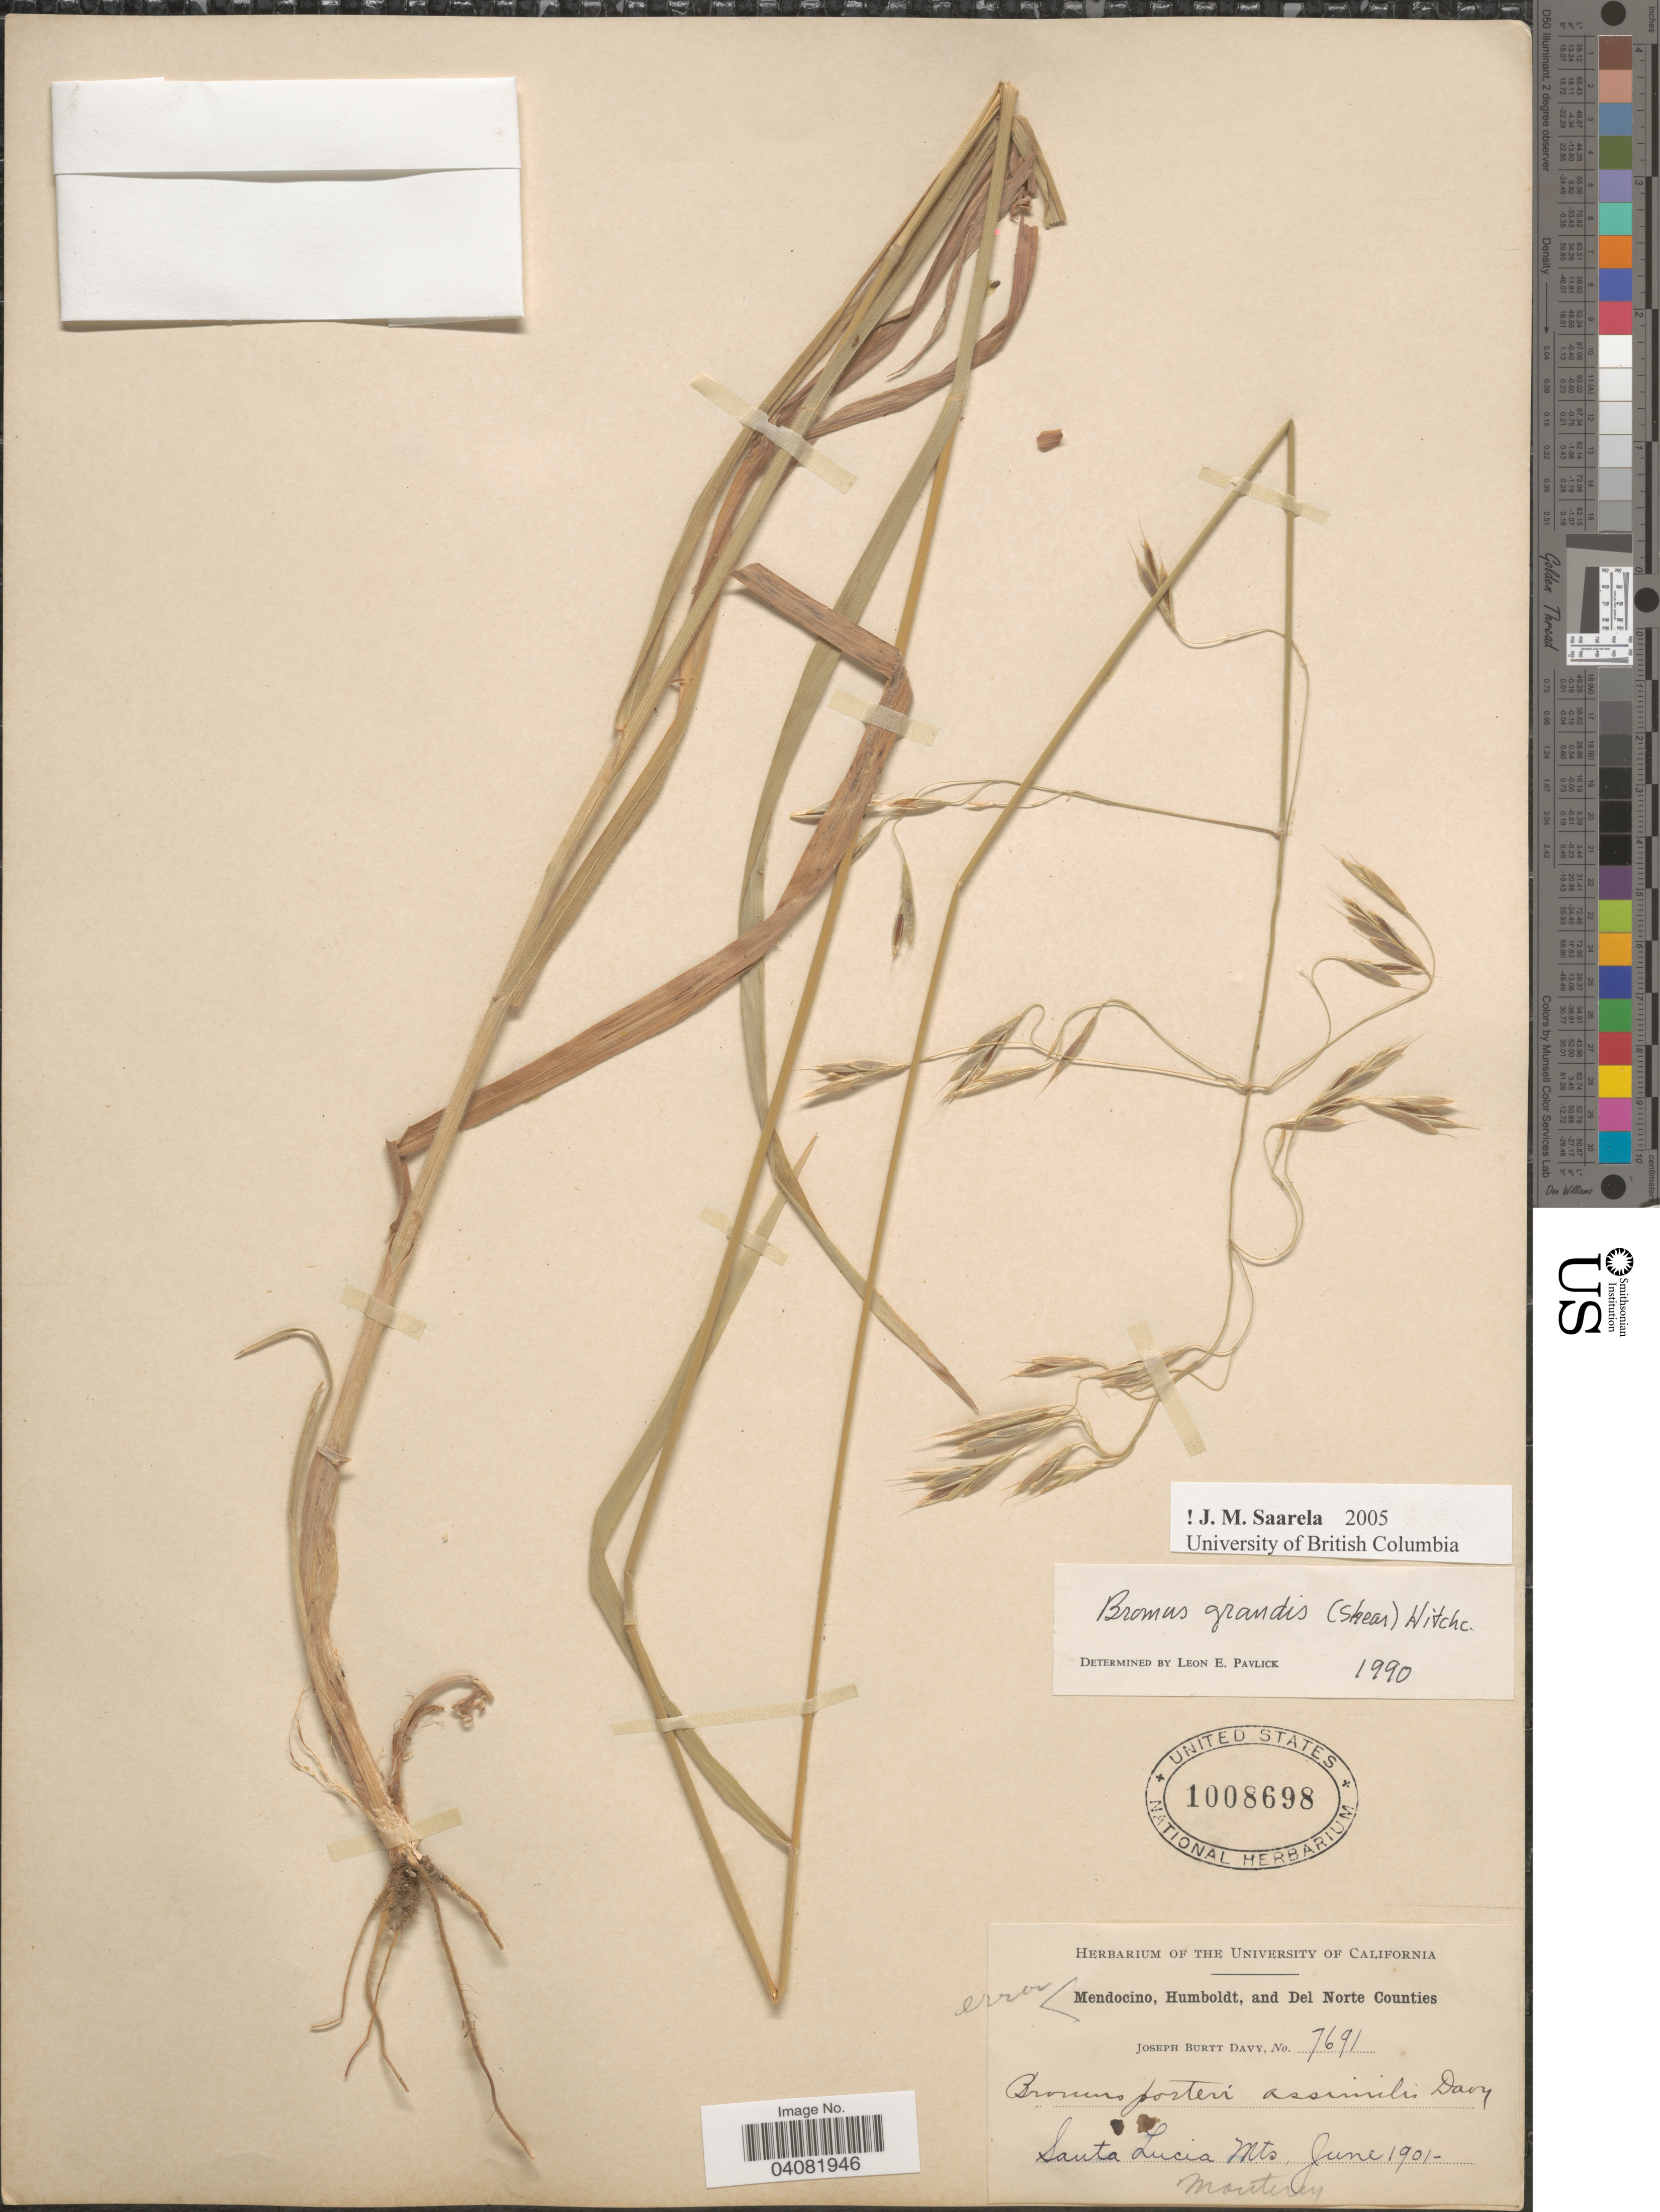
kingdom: Plantae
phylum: Tracheophyta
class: Liliopsida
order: Poales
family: Poaceae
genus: Bromus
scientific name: Bromus grandis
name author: (Shear) Hitchc.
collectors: J. Burtt Davy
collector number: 7691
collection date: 1901-06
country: United States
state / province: California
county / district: Monterey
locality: Mendocino, Humboldt, and Del Norte Counties. Santa Lucia Mts. Monterey.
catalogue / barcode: US 1008698